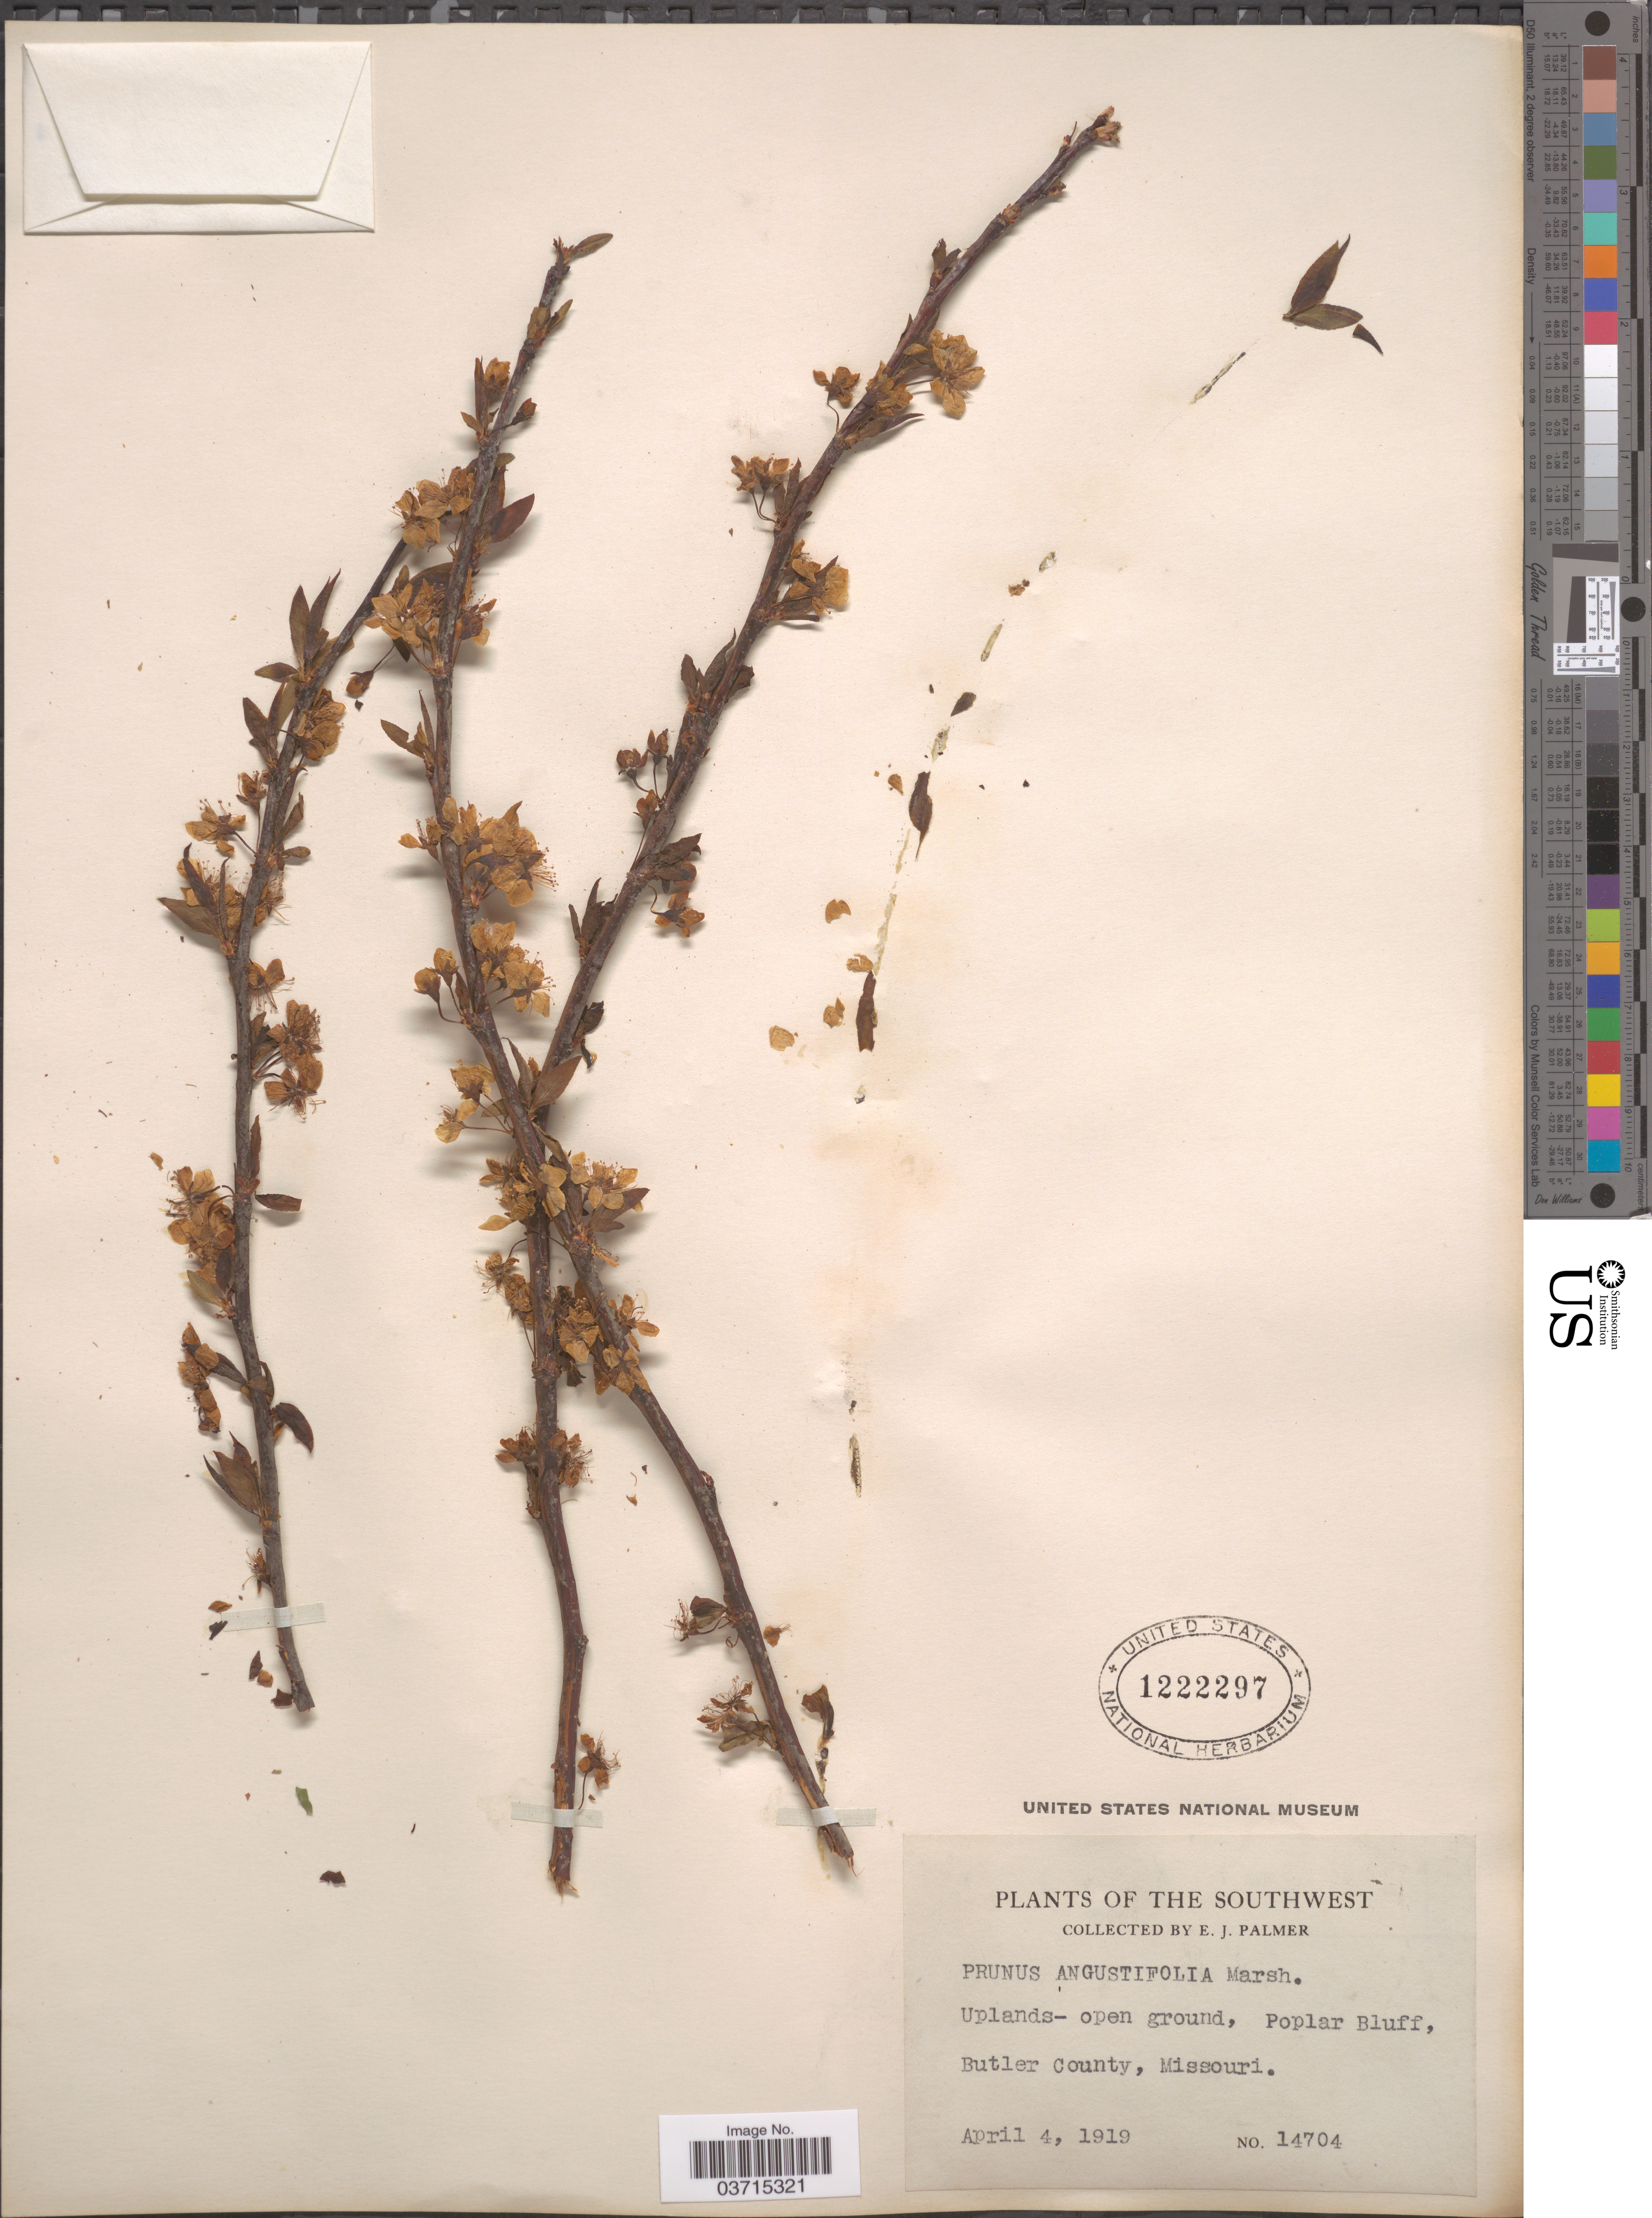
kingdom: Plantae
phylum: Tracheophyta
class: Magnoliopsida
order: Rosales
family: Rosaceae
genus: Prunus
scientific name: Prunus angustifolia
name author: Marshall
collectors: E. J. Palmer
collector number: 14704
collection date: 1919-04-04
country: United States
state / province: Missouri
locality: The Southwest. Poplar Bluff, Butler County.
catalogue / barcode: US 1222297